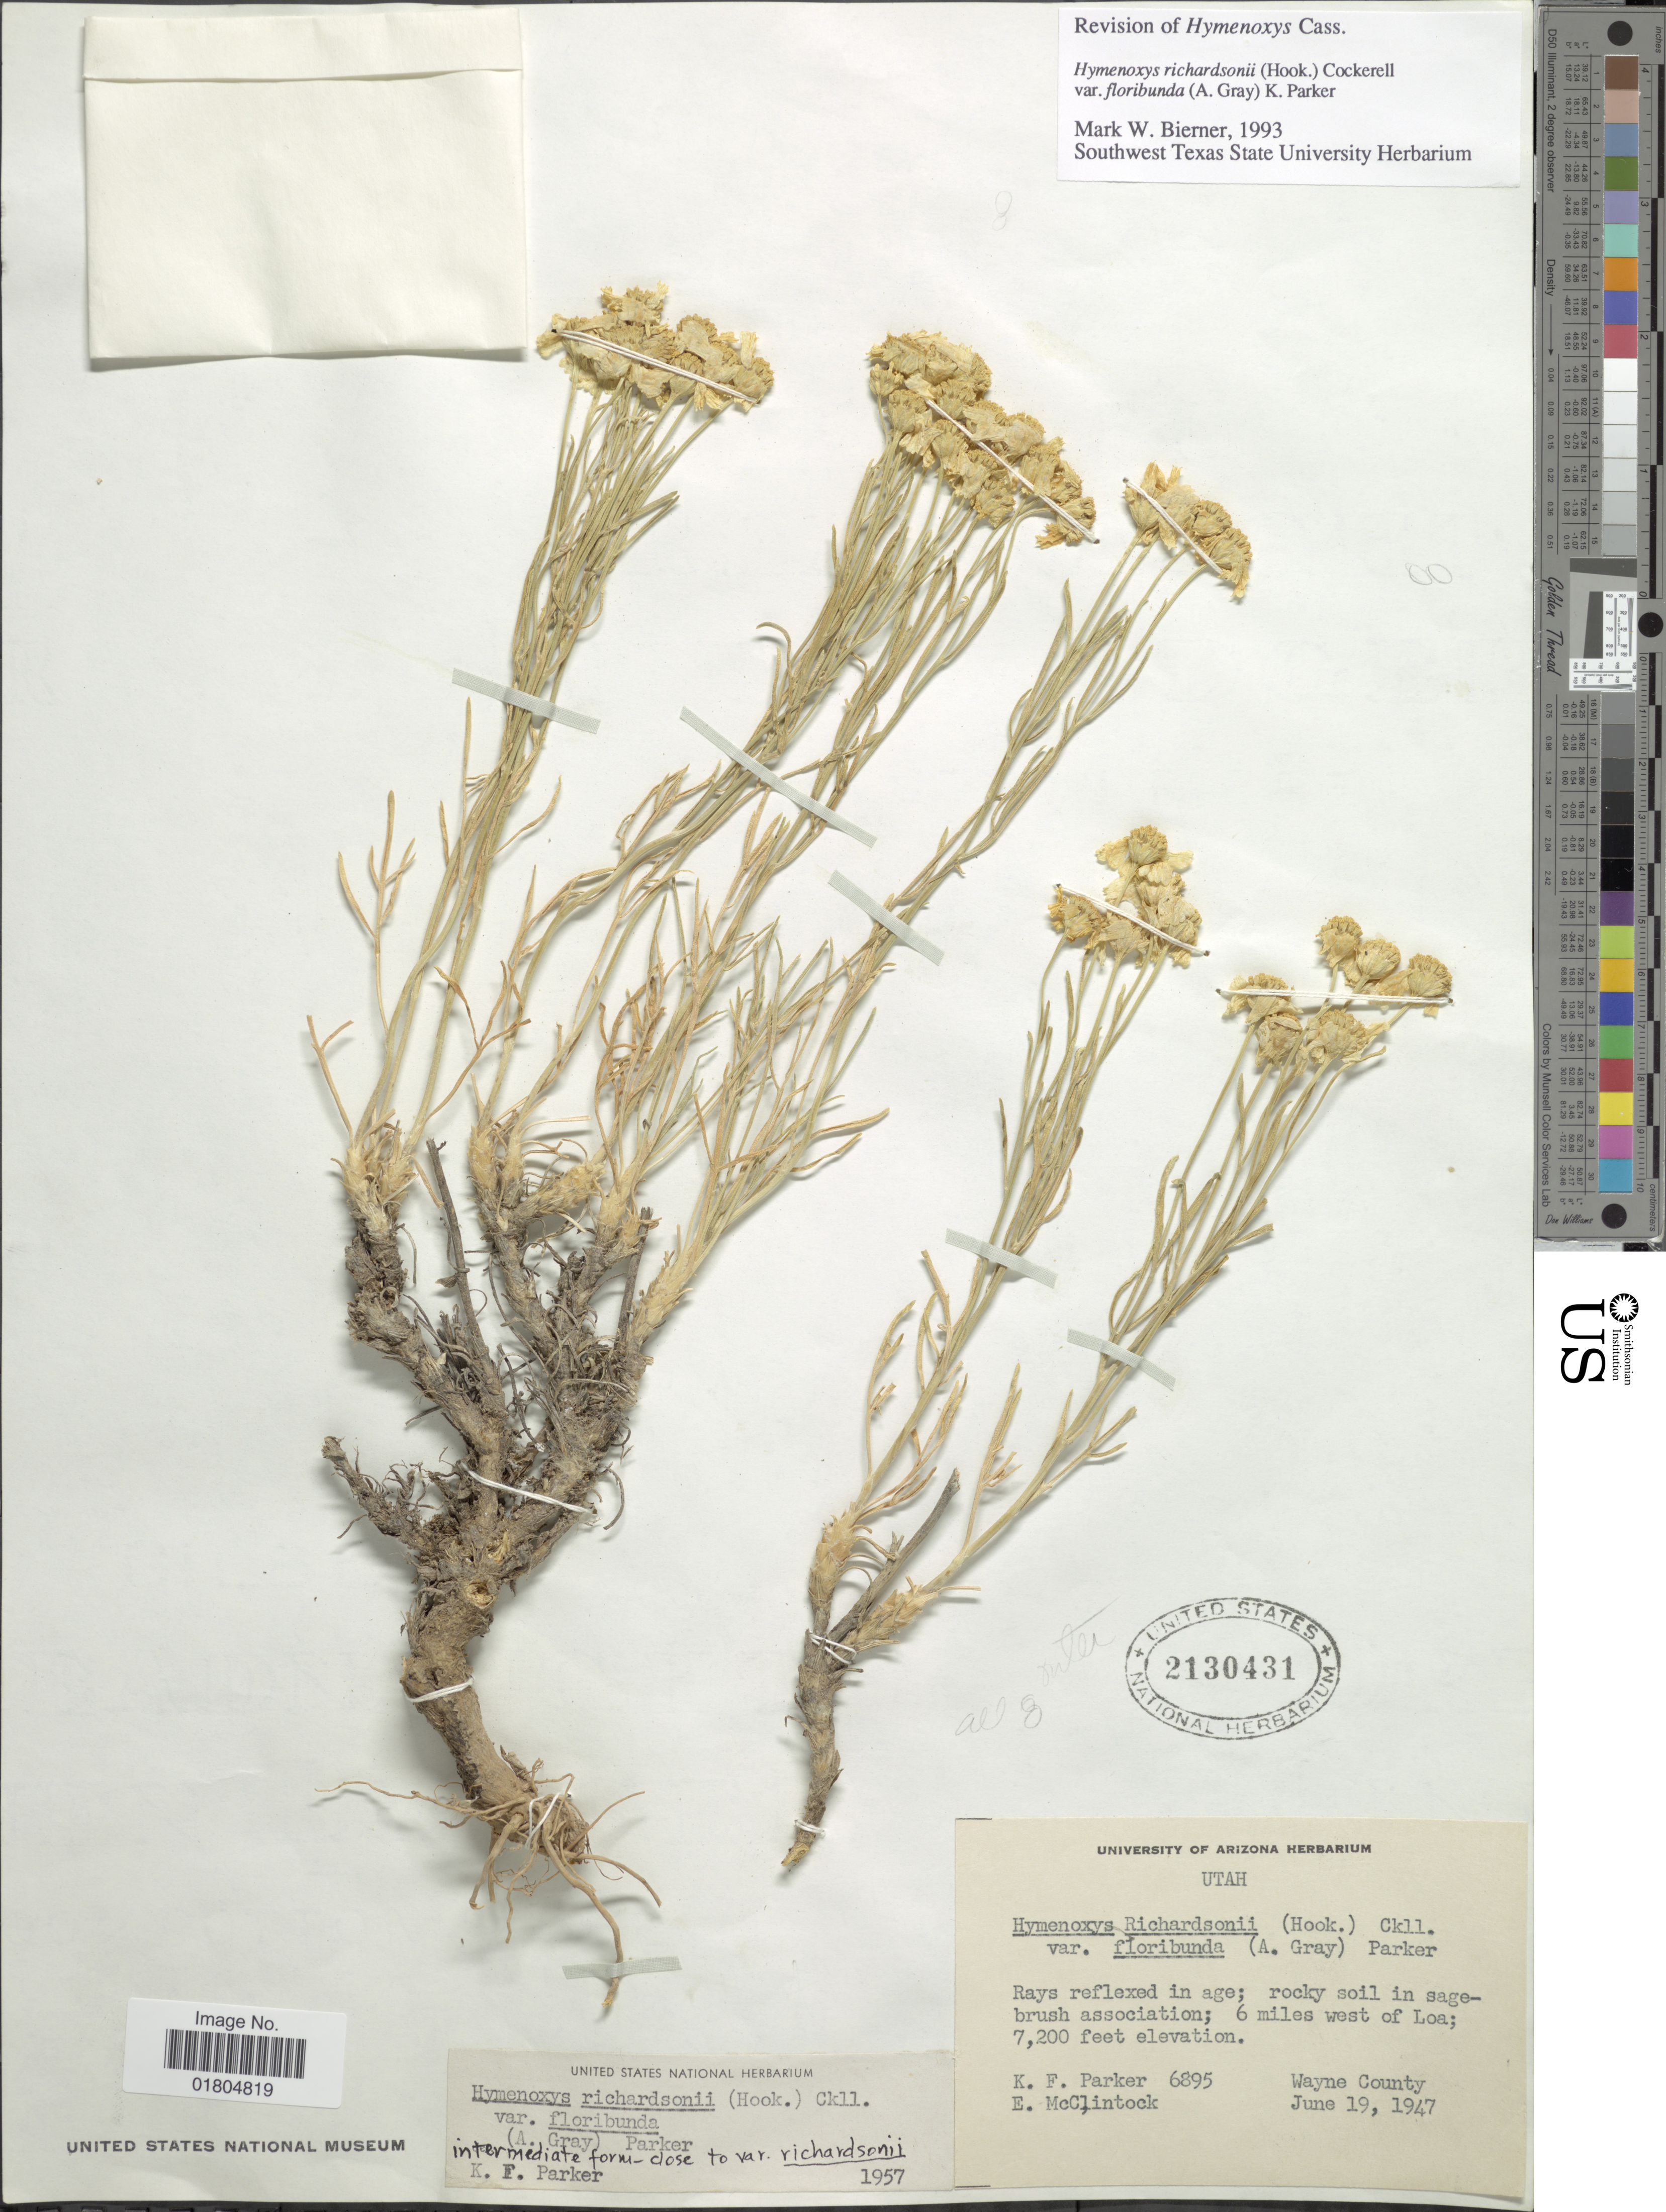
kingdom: Plantae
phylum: Tracheophyta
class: Magnoliopsida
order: Asterales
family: Asteraceae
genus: Hymenoxys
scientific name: Hymenoxys richardsonii var. floribunda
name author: (A. Gray) K.F. Parker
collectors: K. F. Parker & E. McClintock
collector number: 6895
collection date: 1947-06-19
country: United States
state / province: Utah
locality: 6 miles west of Loa; Wayne County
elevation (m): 2195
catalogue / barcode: US 2130431